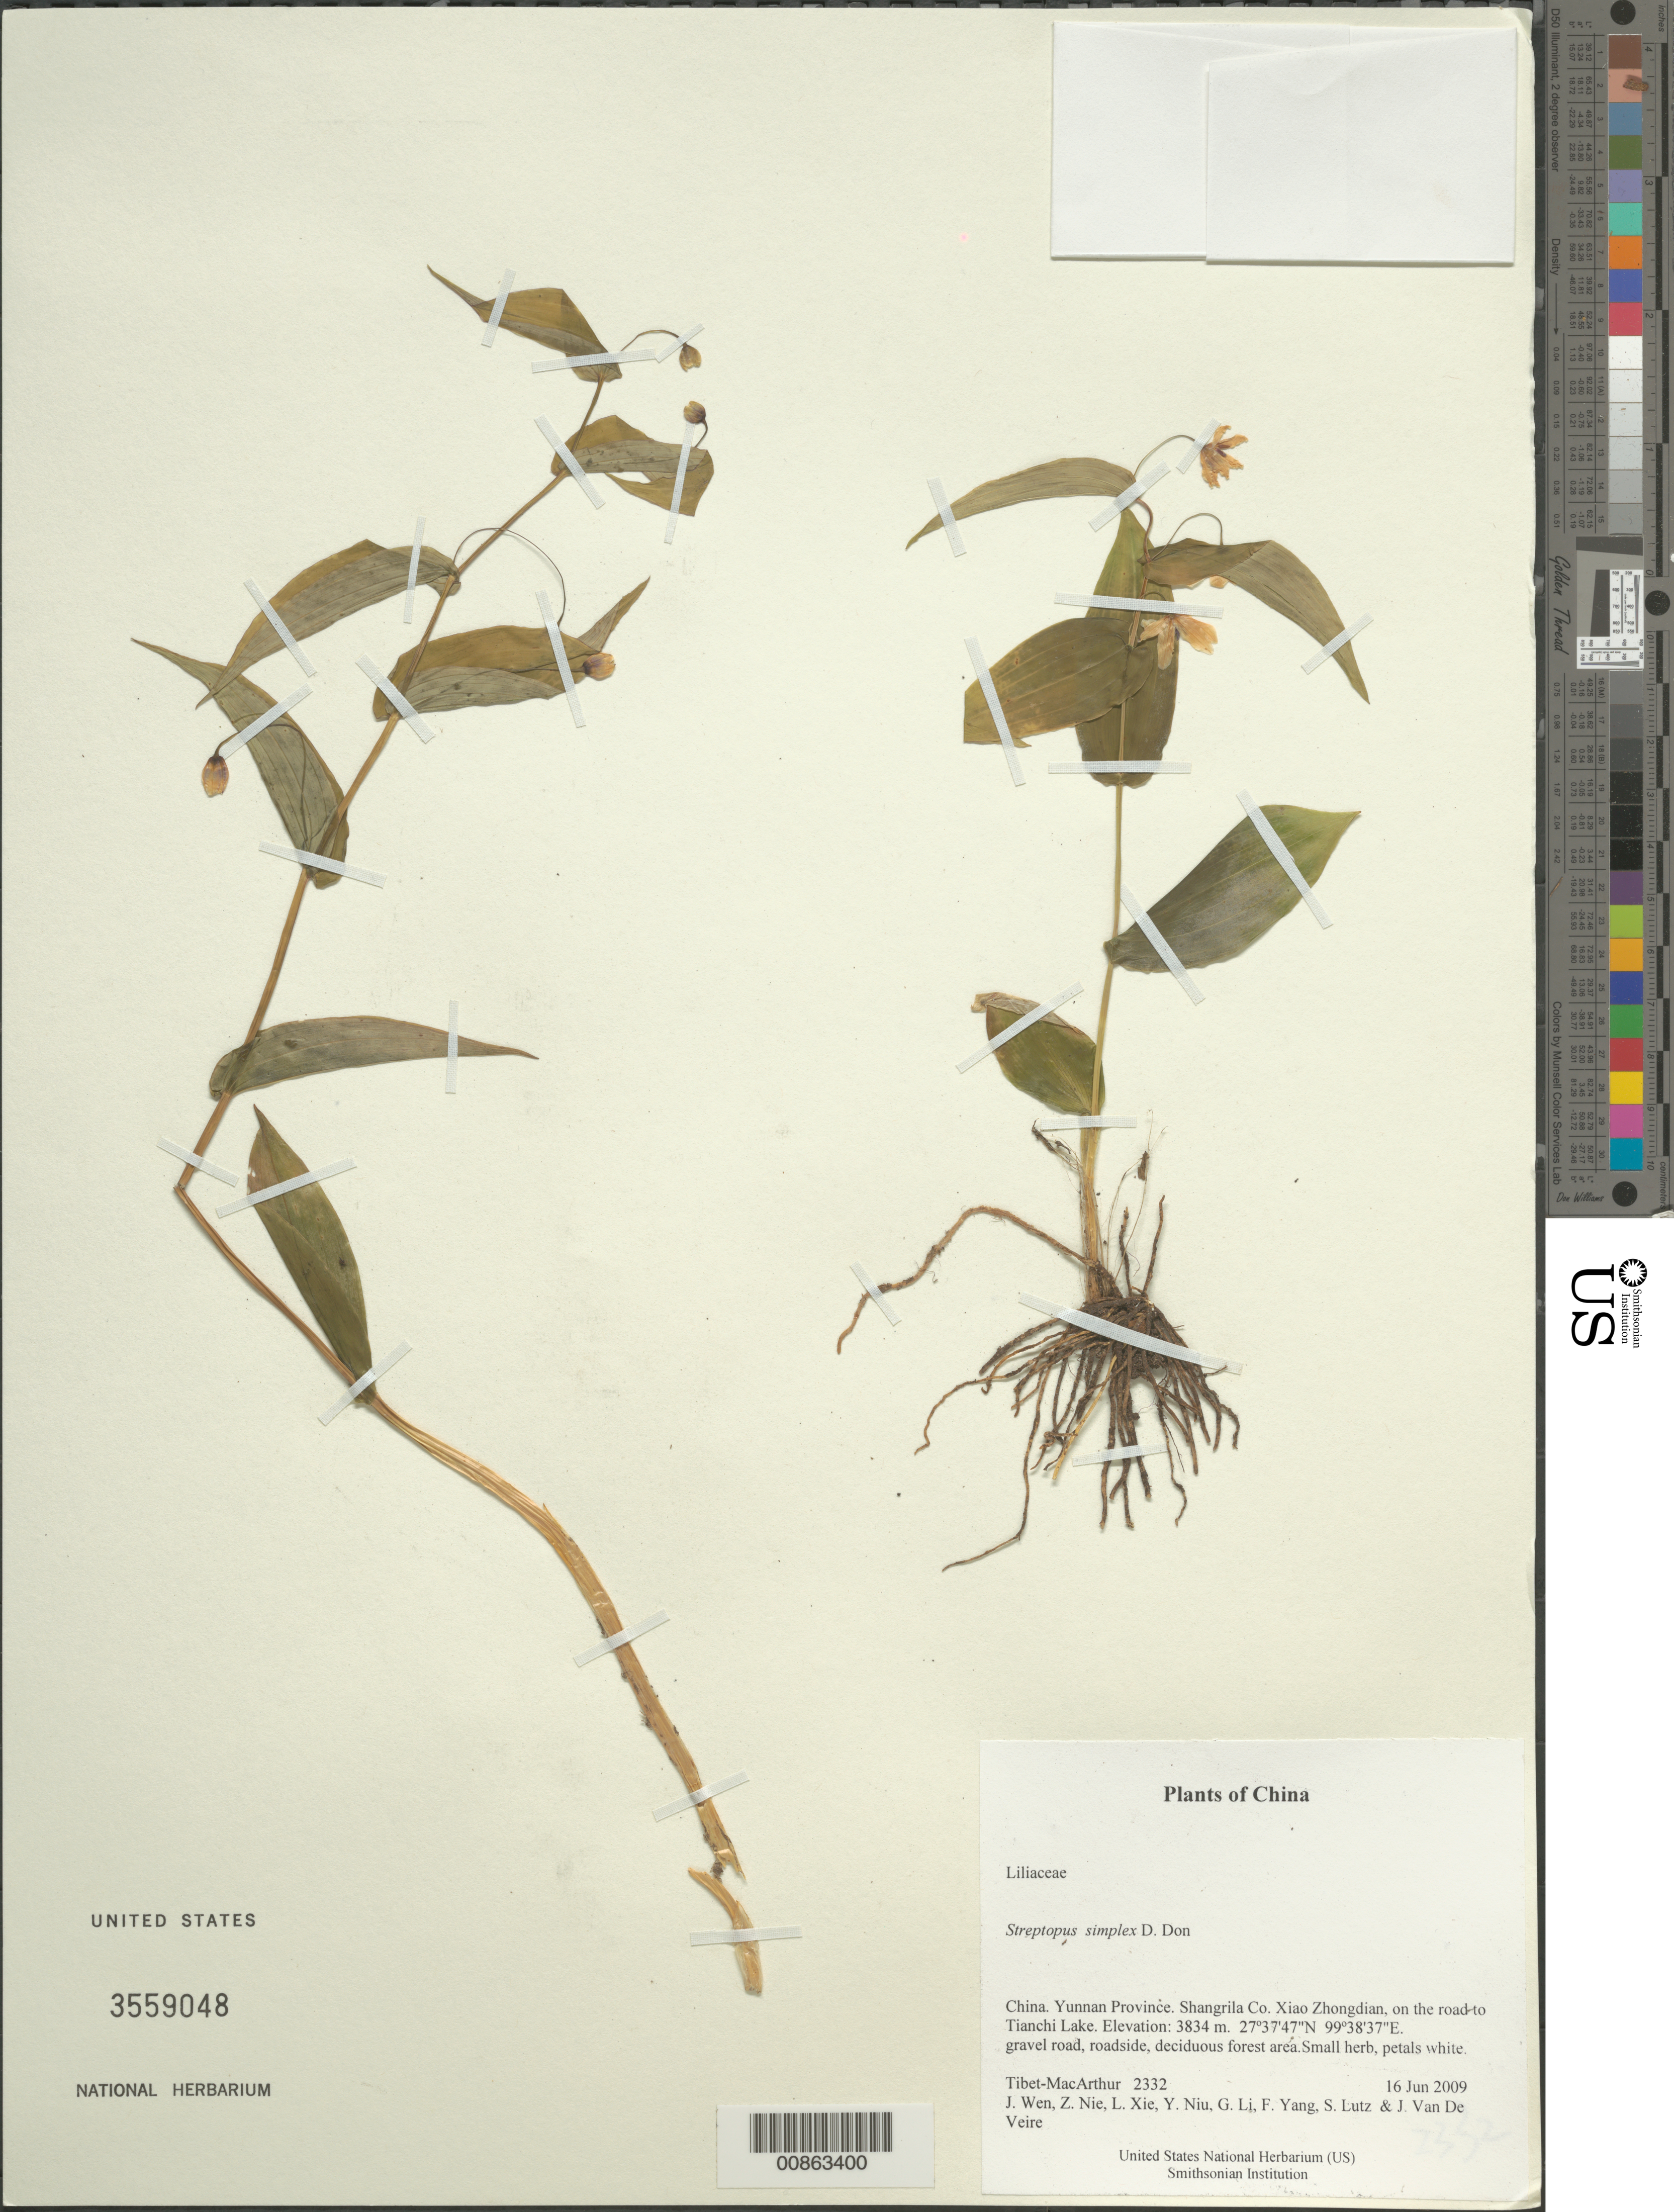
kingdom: Plantae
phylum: Tracheophyta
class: Liliopsida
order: Liliales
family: Liliaceae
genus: Streptopus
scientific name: Streptopus simplex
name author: D. Don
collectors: Tibet-MacArthur, J. Wen, Z. Nie, L. Xie, Y. Niu, G. Li, F. Yang, S. Lutz & J. Van De Veire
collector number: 2332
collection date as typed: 16 Jun 2009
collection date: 2009-06-16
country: China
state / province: Yunnan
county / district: Shangrila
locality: Xiao Zhongdian, on the road to Tianchi Lake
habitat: gravel road, roadside, deciduous forest area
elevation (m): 3834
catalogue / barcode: US 3559048